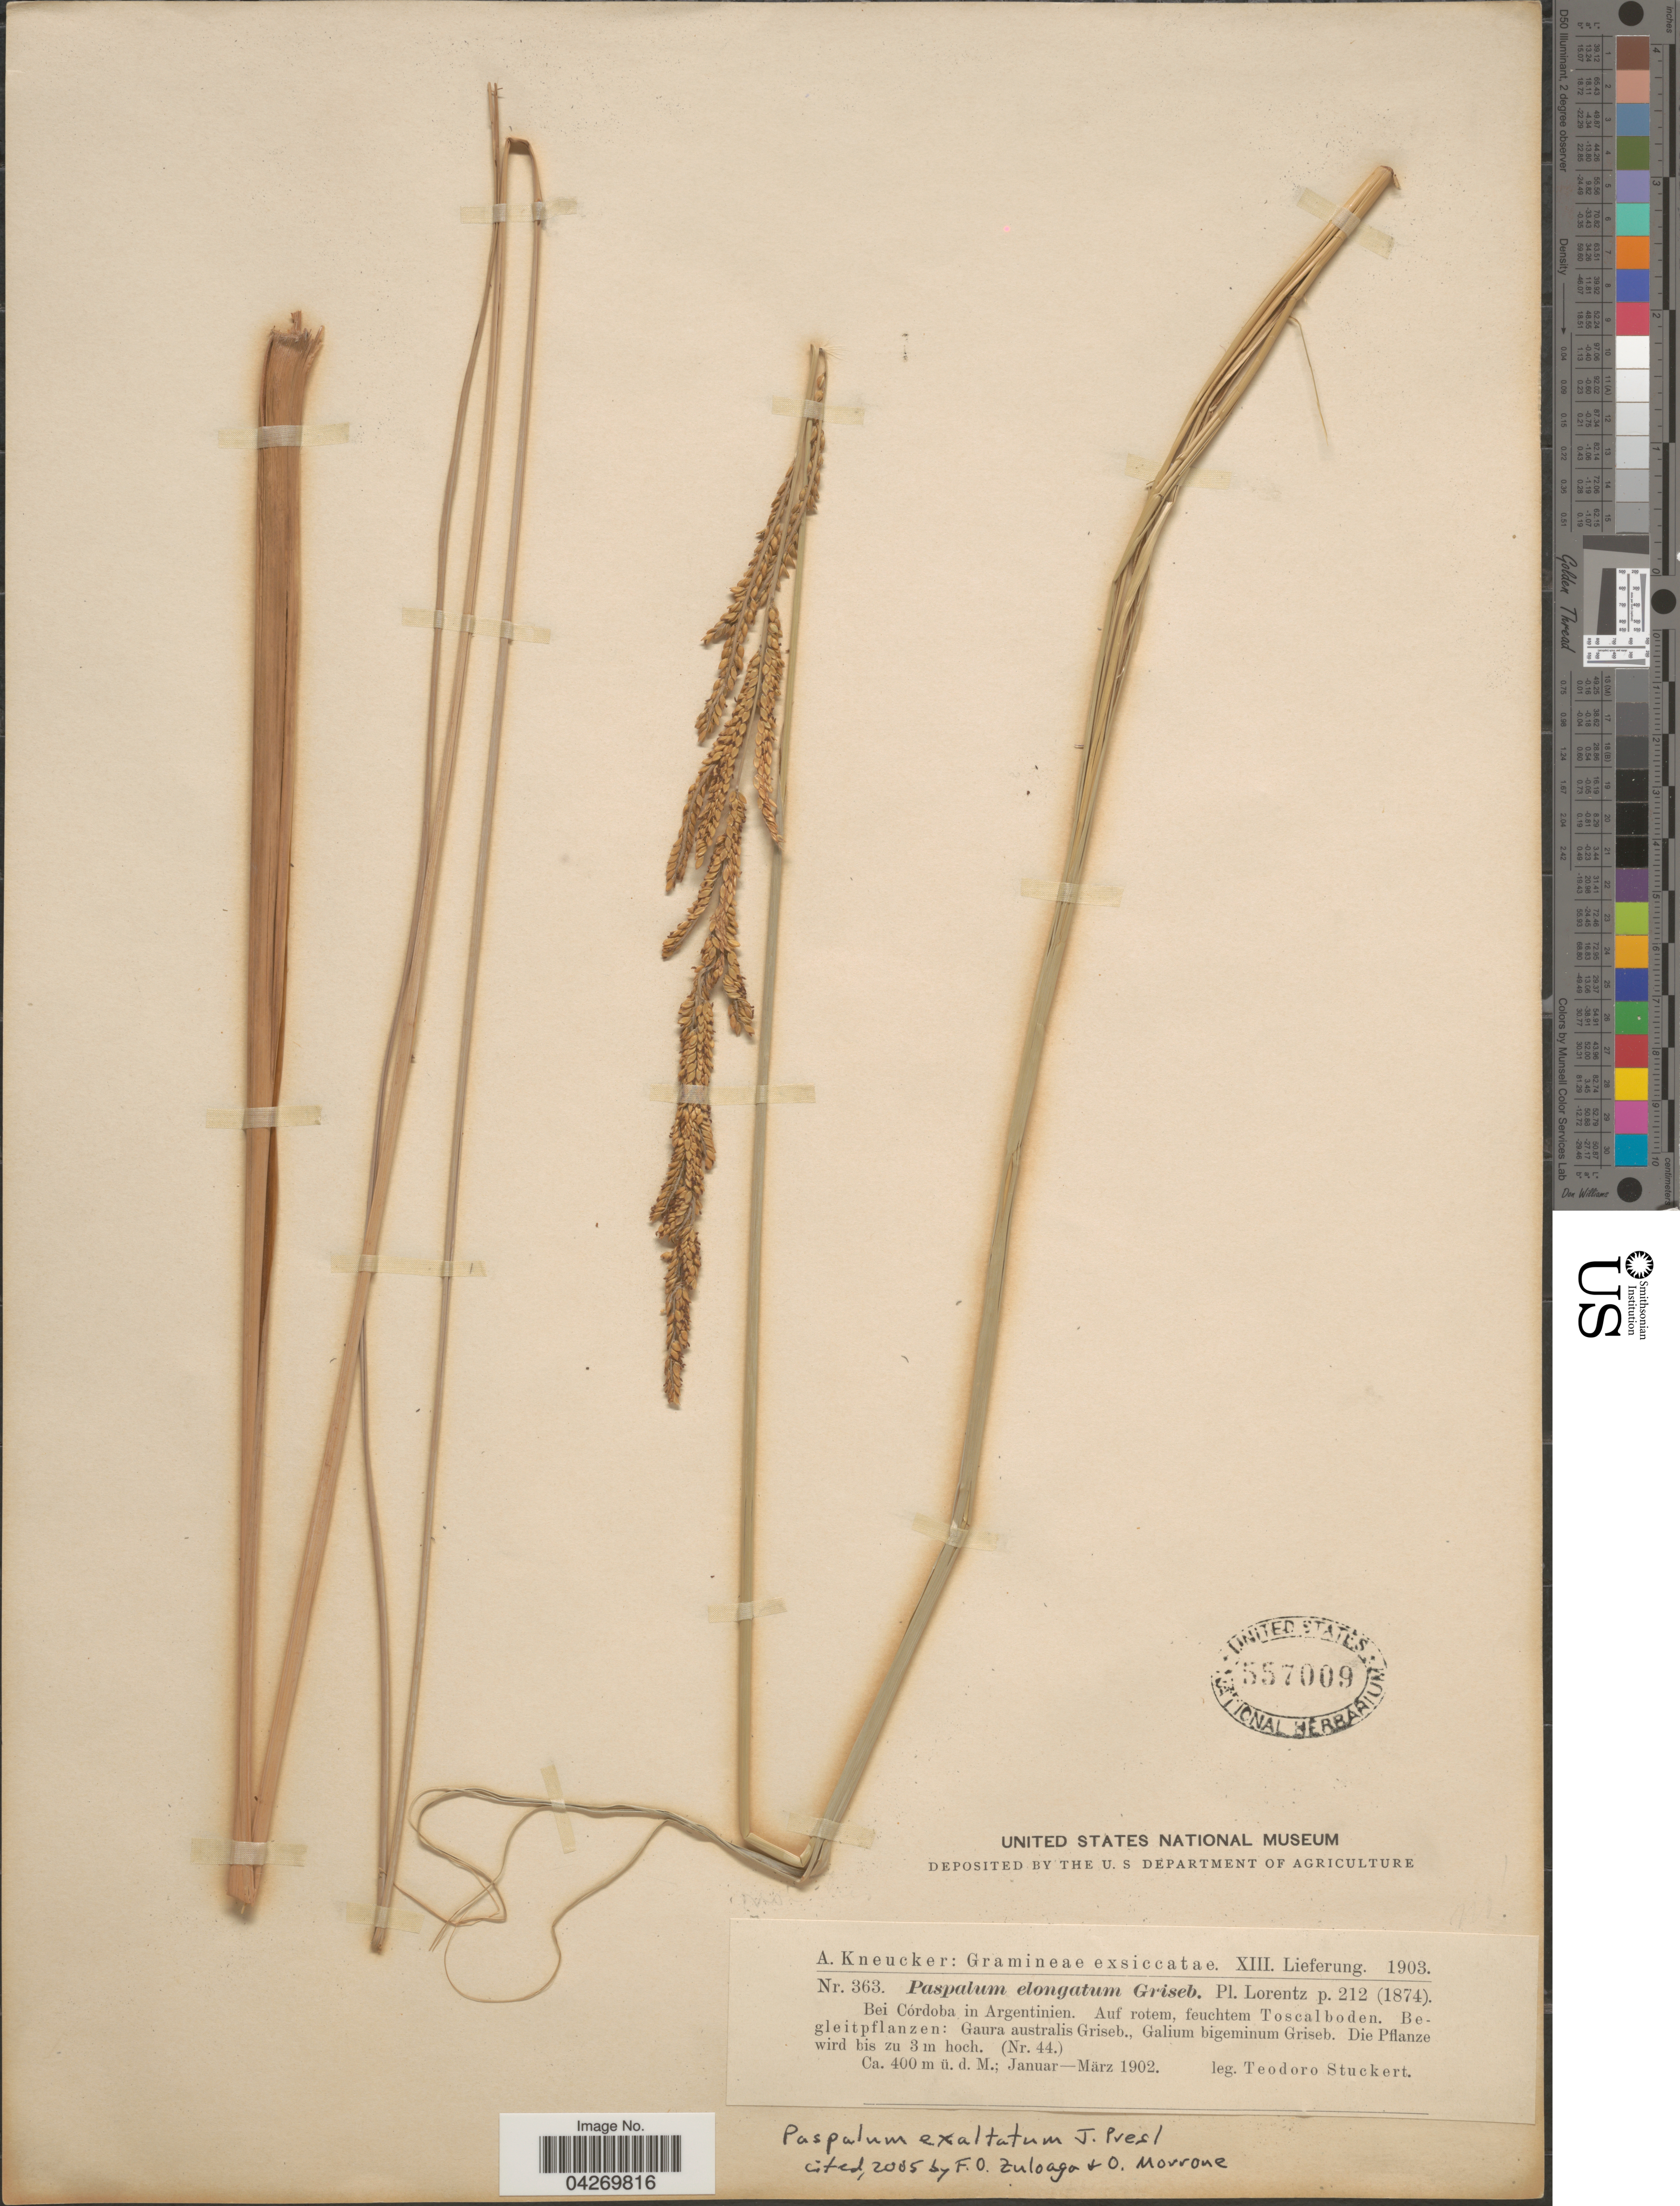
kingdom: Plantae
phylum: Tracheophyta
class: Liliopsida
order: Poales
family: Poaceae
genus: Paspalum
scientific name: Paspalum exaltatum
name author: J. Presl in C. Presl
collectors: T. Stuckert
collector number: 363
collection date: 1902-01/1902-03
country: Argentina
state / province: Cordoba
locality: Bei Córdoba in Argentinien.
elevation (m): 400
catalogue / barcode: US 557009